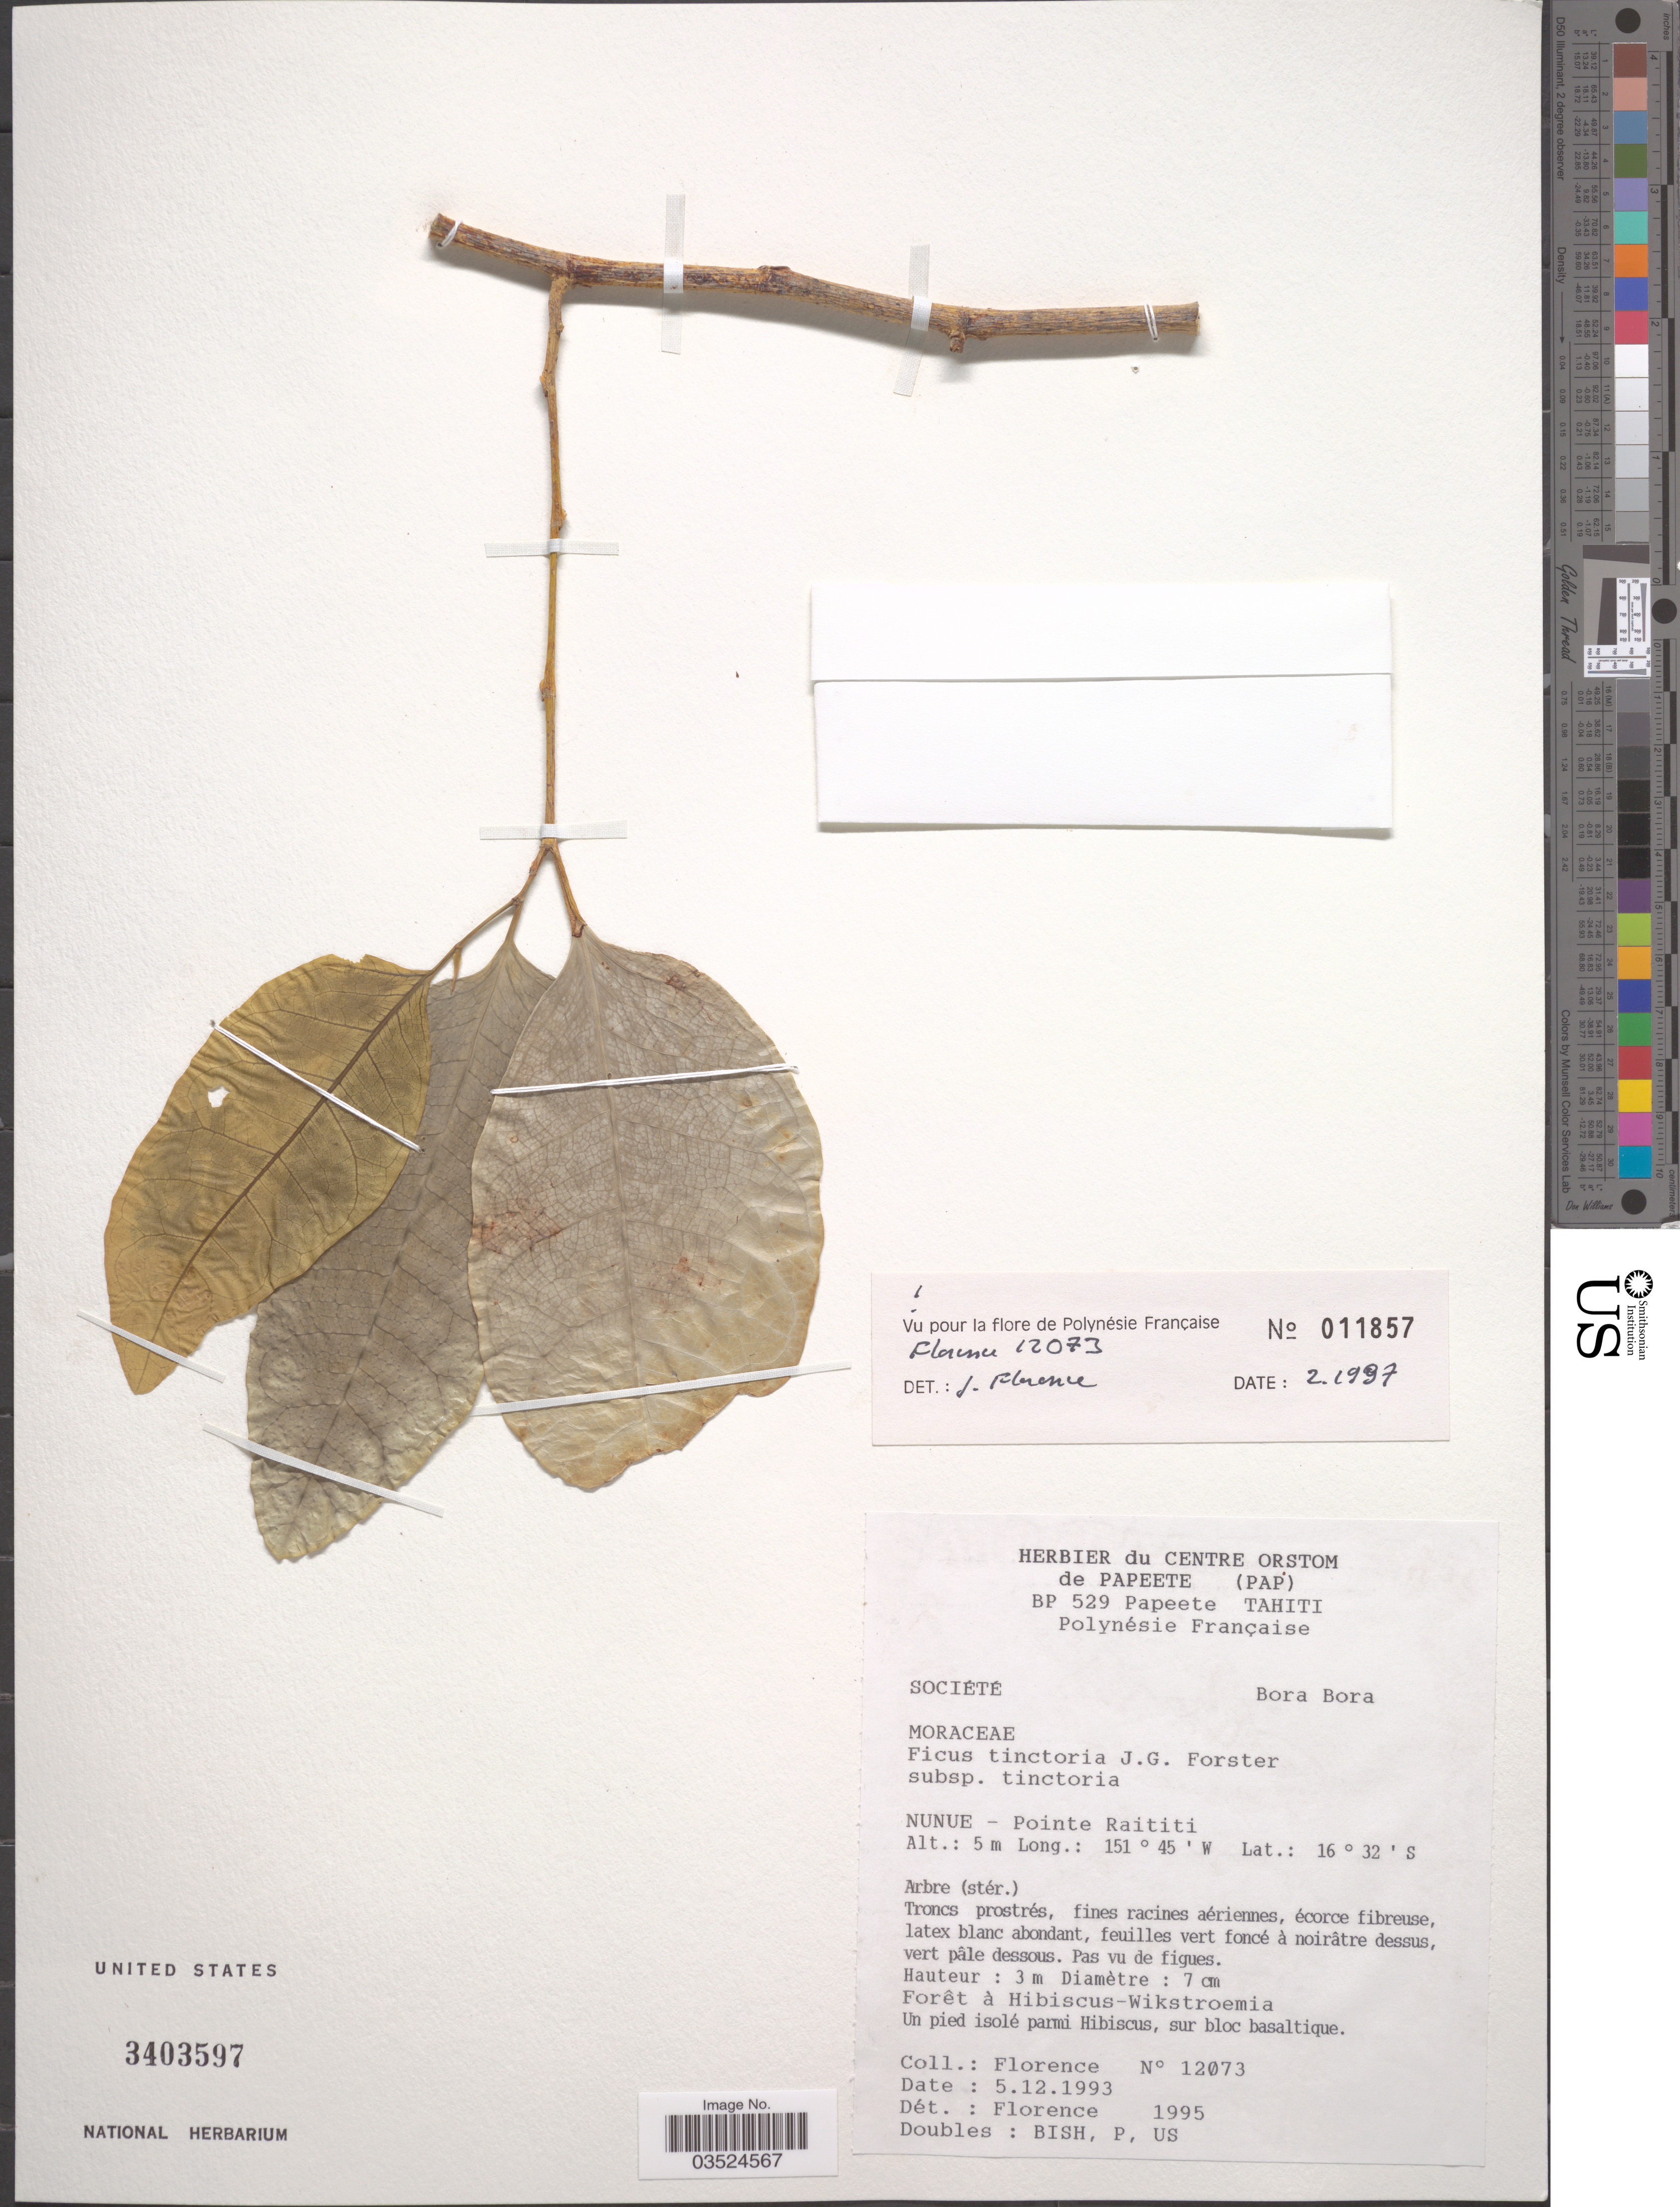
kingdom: Plantae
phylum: Tracheophyta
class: Magnoliopsida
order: Rosales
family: Moraceae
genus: Ficus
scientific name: Ficus tinctoria subsp. tinctoria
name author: G. Forst.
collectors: -. Florence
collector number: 12073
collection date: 1993-12-05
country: French Polynesia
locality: Société. Bora Bora. Nunue - Pointe Raititi.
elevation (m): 5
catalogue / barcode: US 3403597